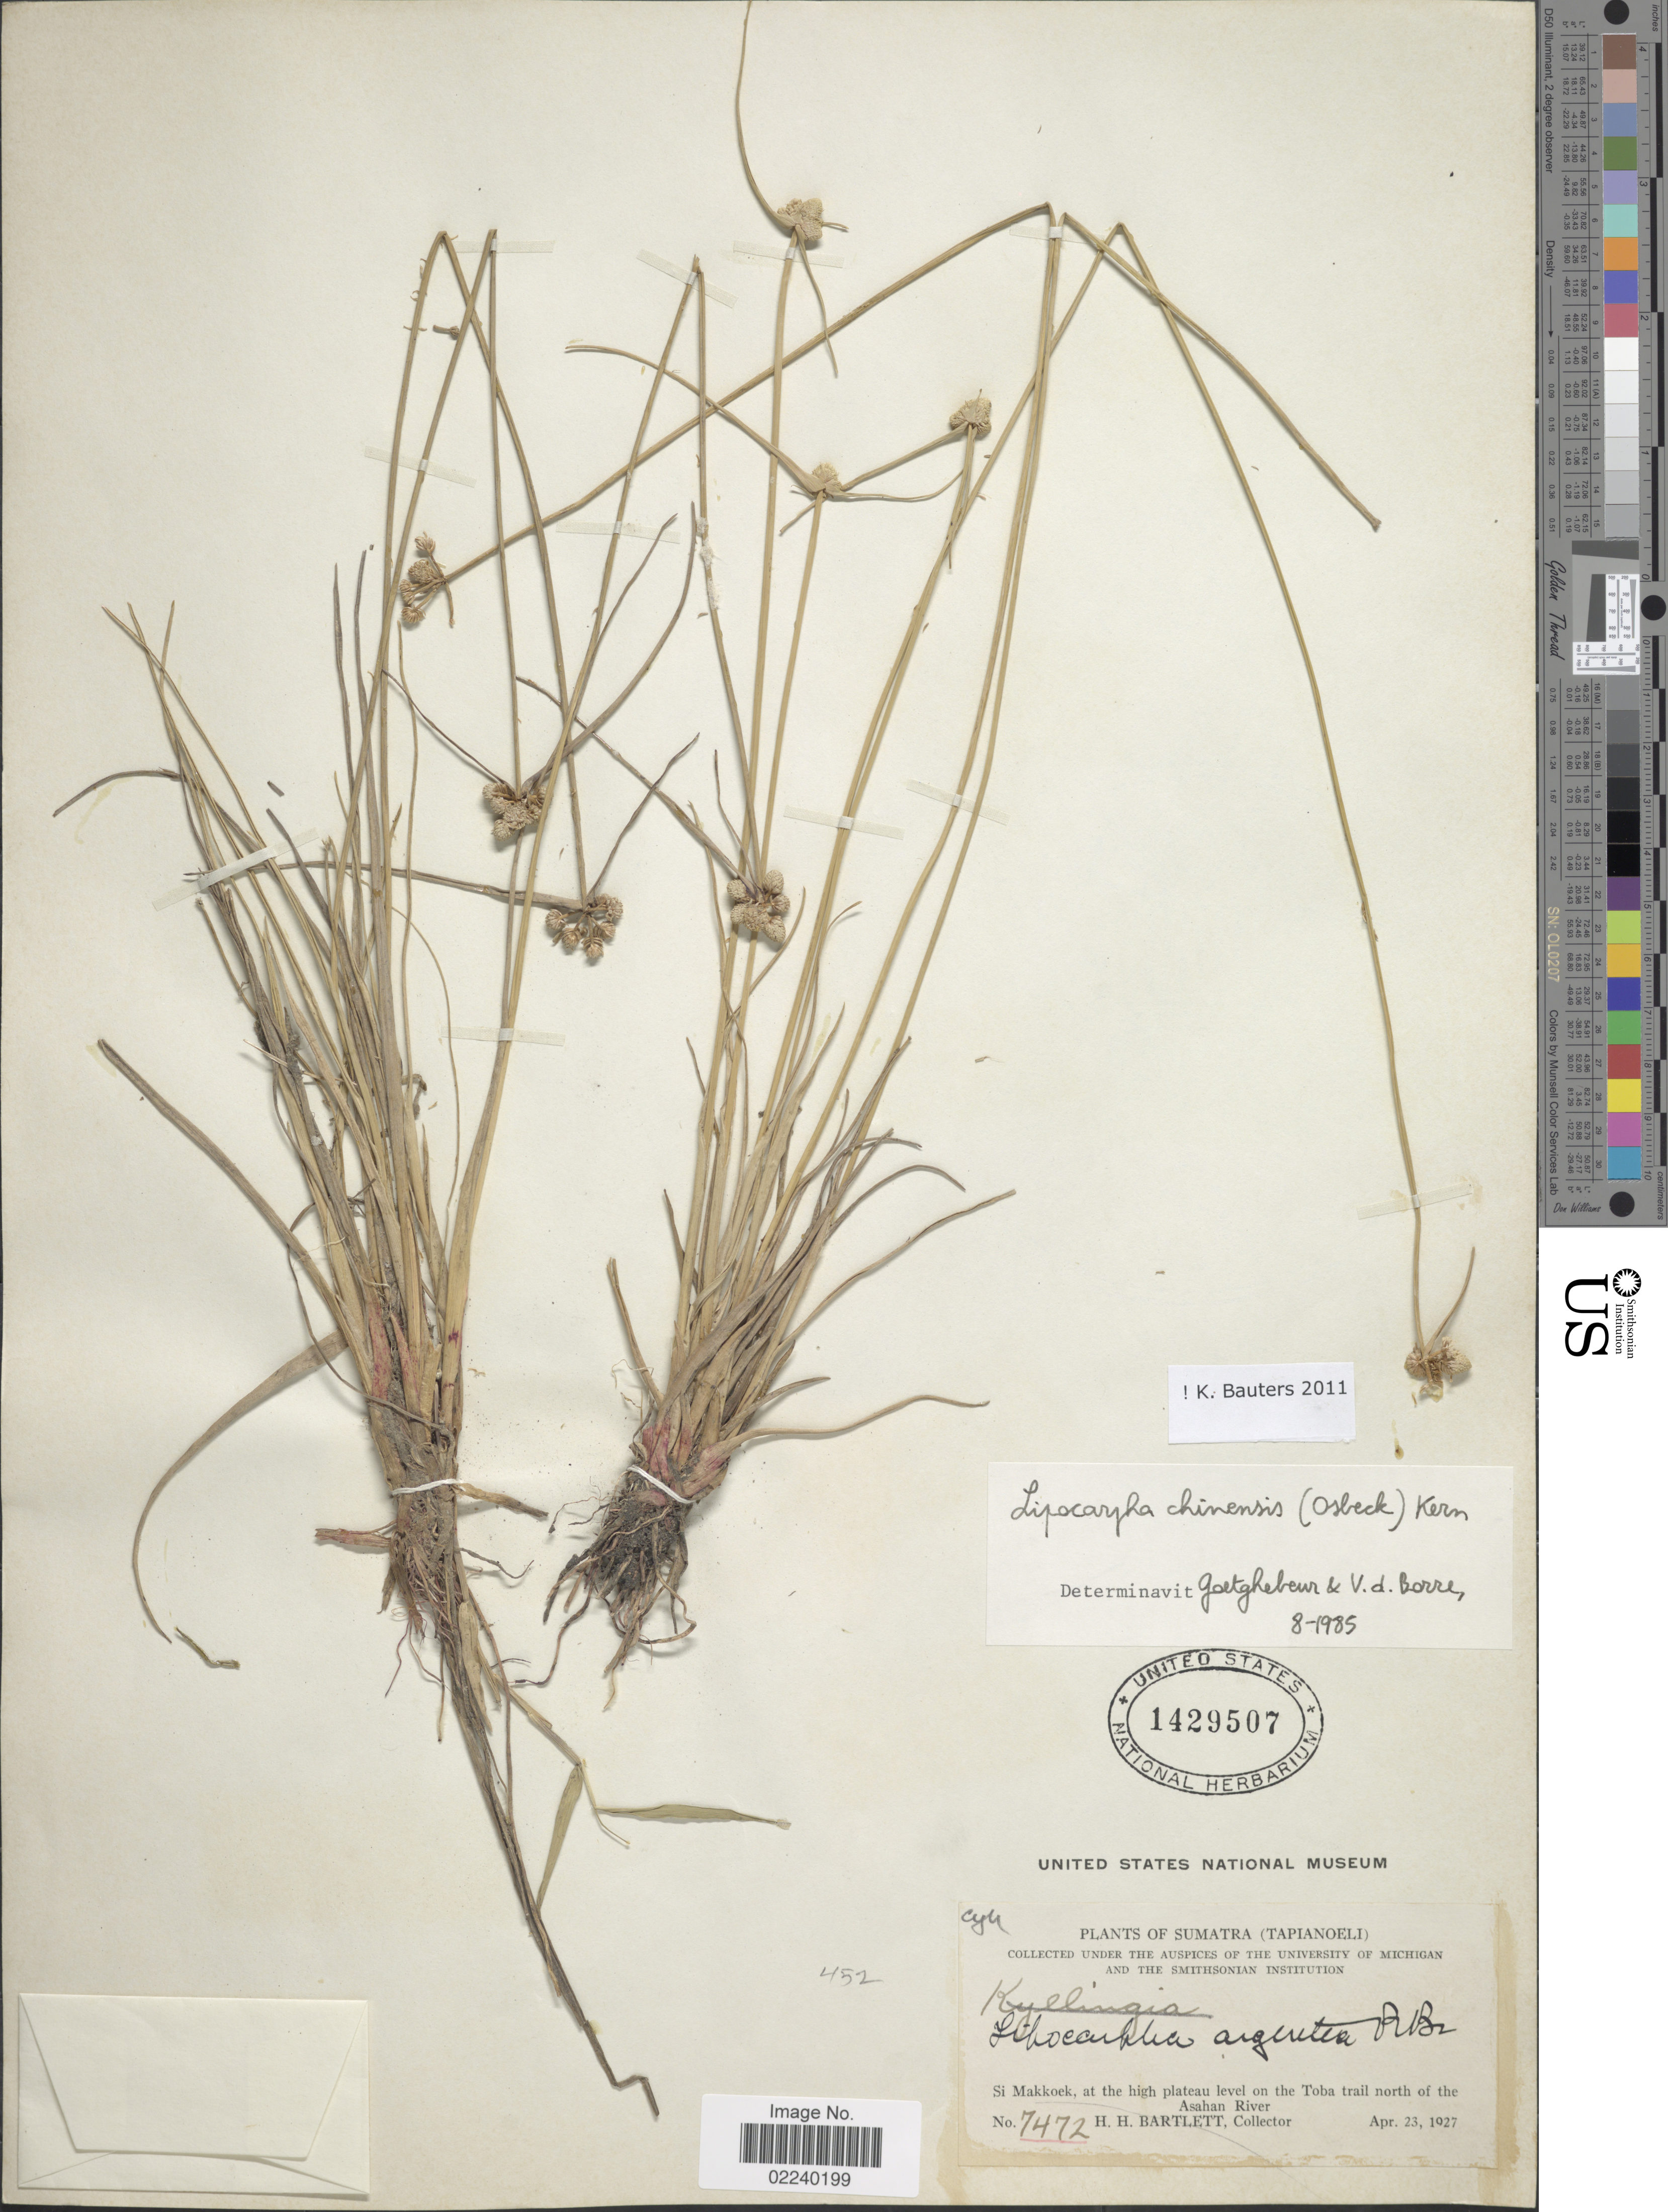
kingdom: Plantae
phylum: Tracheophyta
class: Liliopsida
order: Poales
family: Cyperaceae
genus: Cyperus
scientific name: Cyperus albescens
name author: (Steud.) Larridon & Govaerts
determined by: Strong, M. T., (US), Smithsonian Institution - National Museum of Natural History (UNITED STATES)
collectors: H. H. Bartlett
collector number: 7472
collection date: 1927-04-23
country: Indonesia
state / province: Sumatra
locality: Tapianoeli, Si Makkoek, at the high plateau level on the Toba trail north of the Asahan River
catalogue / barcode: US 1429507